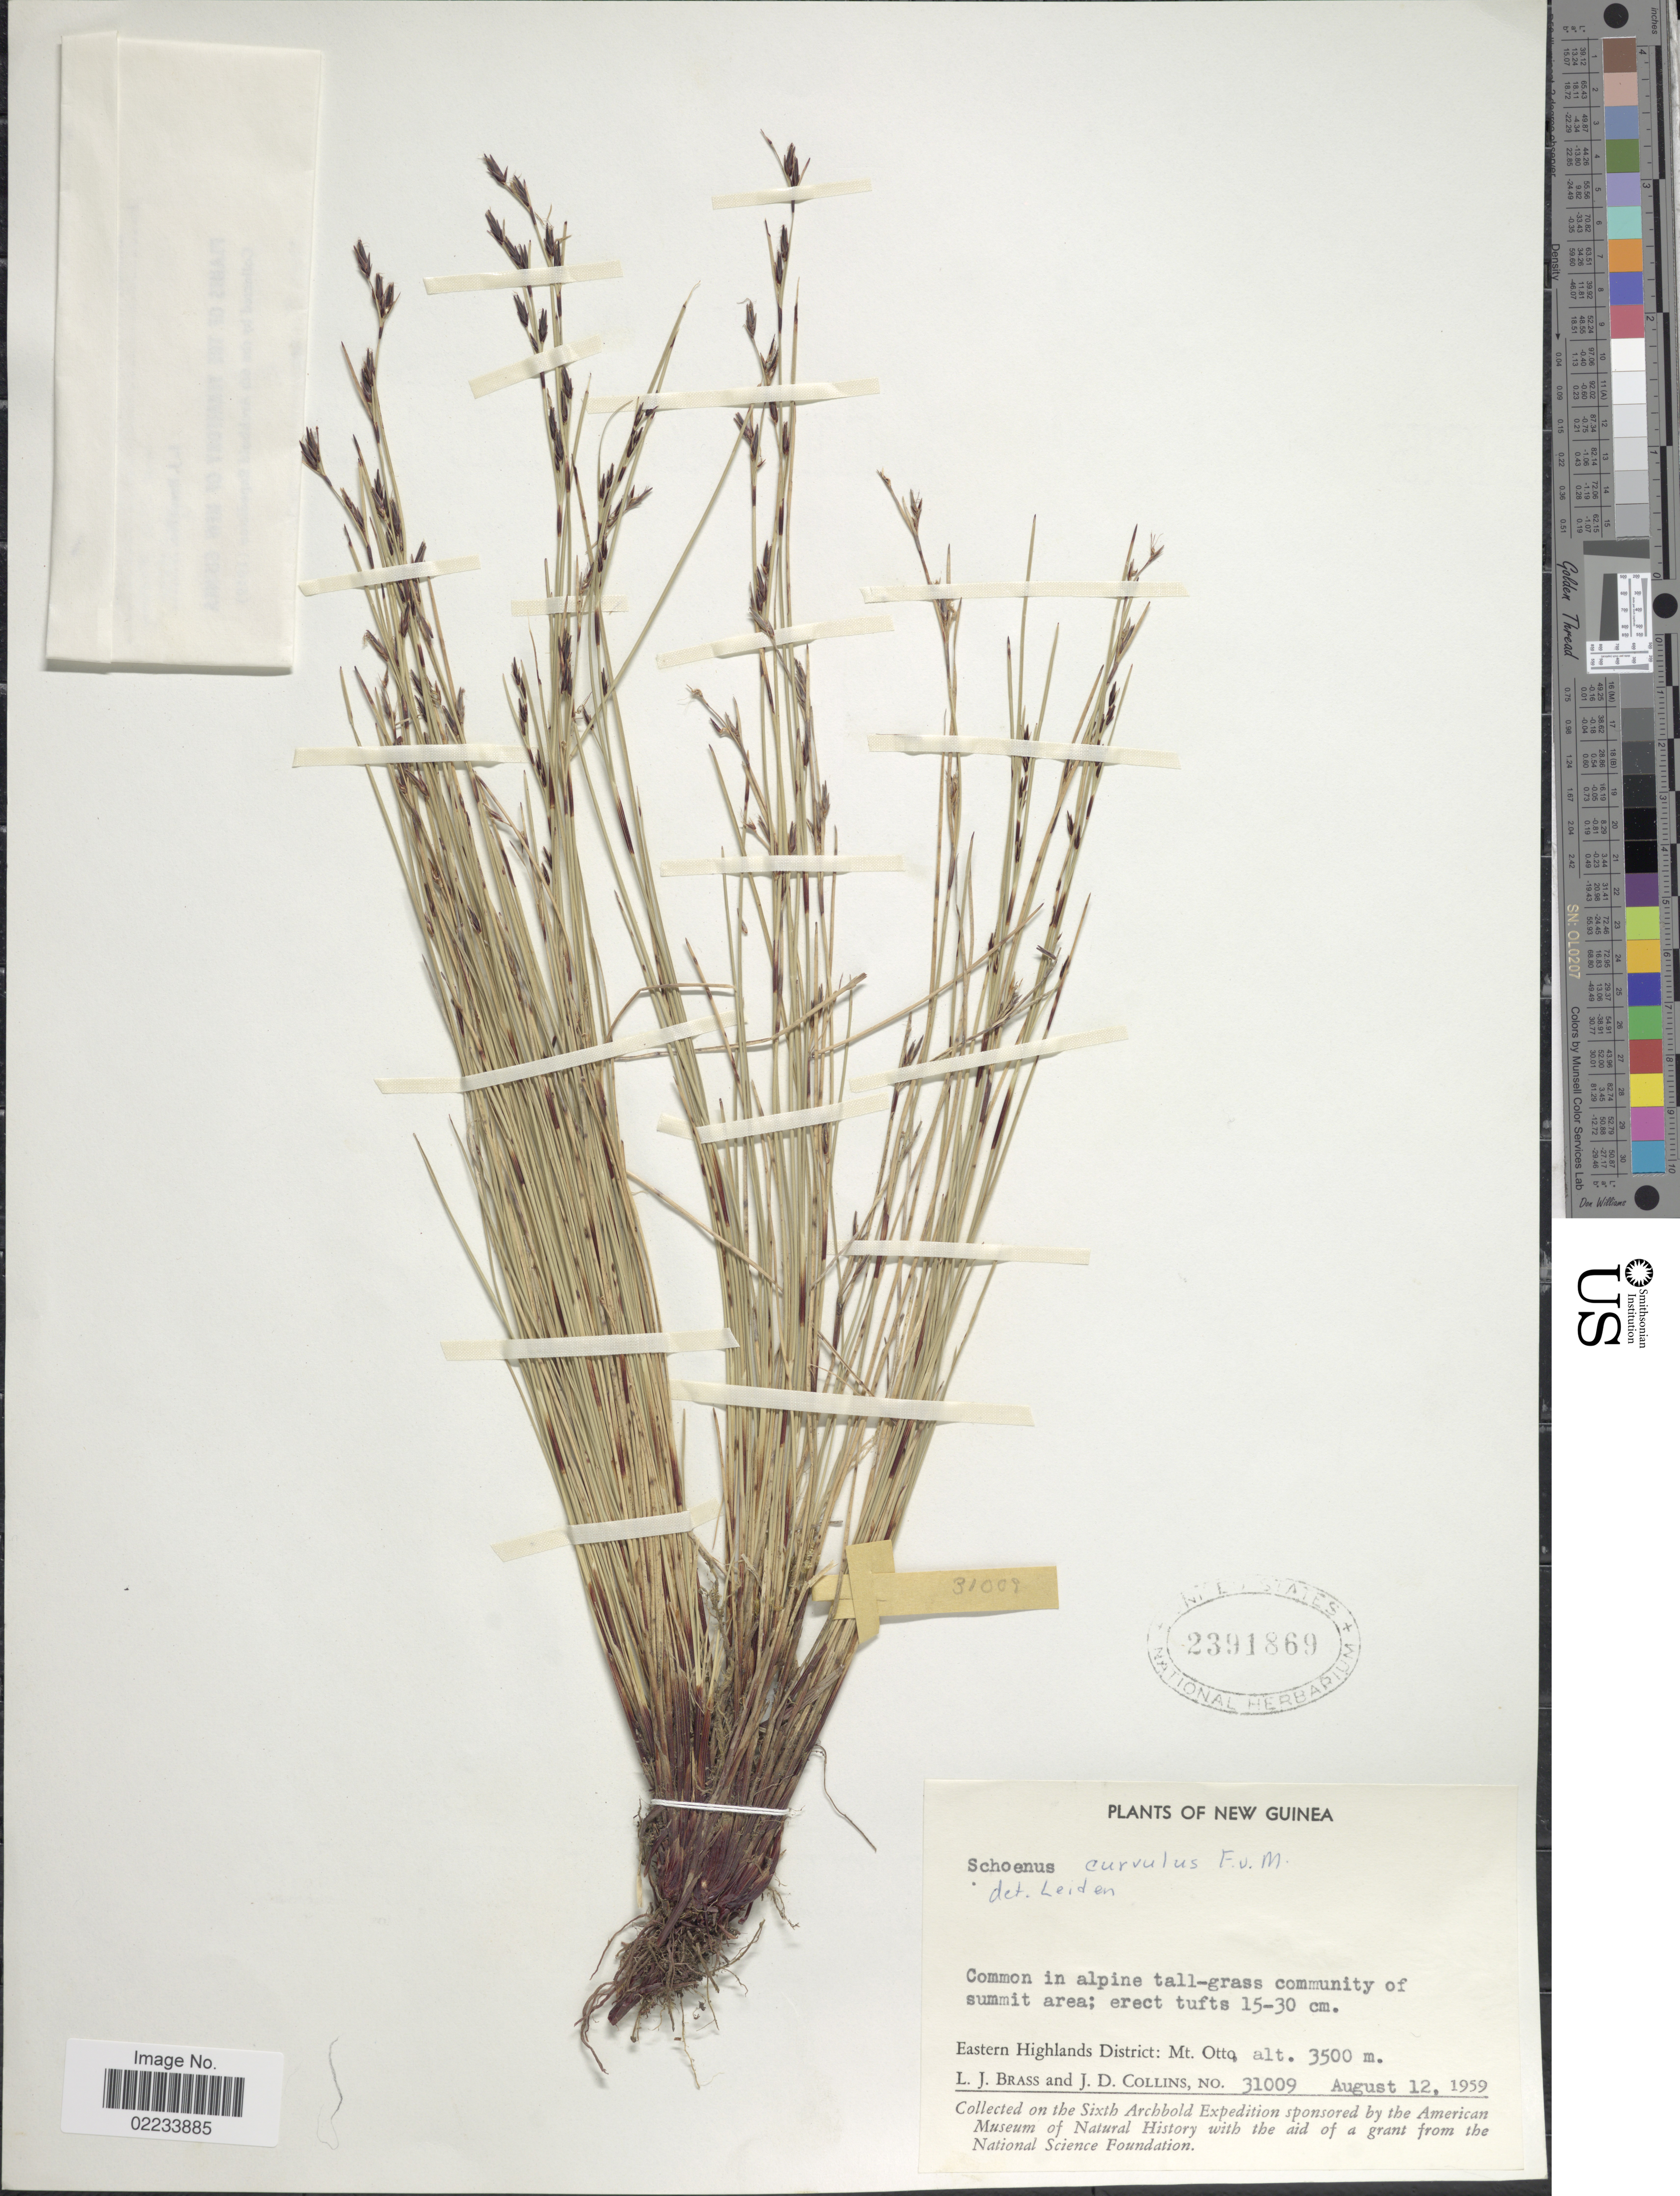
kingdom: Plantae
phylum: Tracheophyta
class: Liliopsida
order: Poales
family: Cyperaceae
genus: Schoenus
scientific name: Schoenus curvulus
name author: F. Muell.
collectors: L. J. Brass & J. Collins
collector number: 31009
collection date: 1959-08-12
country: Papua New Guinea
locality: New Guinea, Common in alpine tall-grass community of summit area, Eastern Highlands District: Mt Otto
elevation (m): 3500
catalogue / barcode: US 2391869